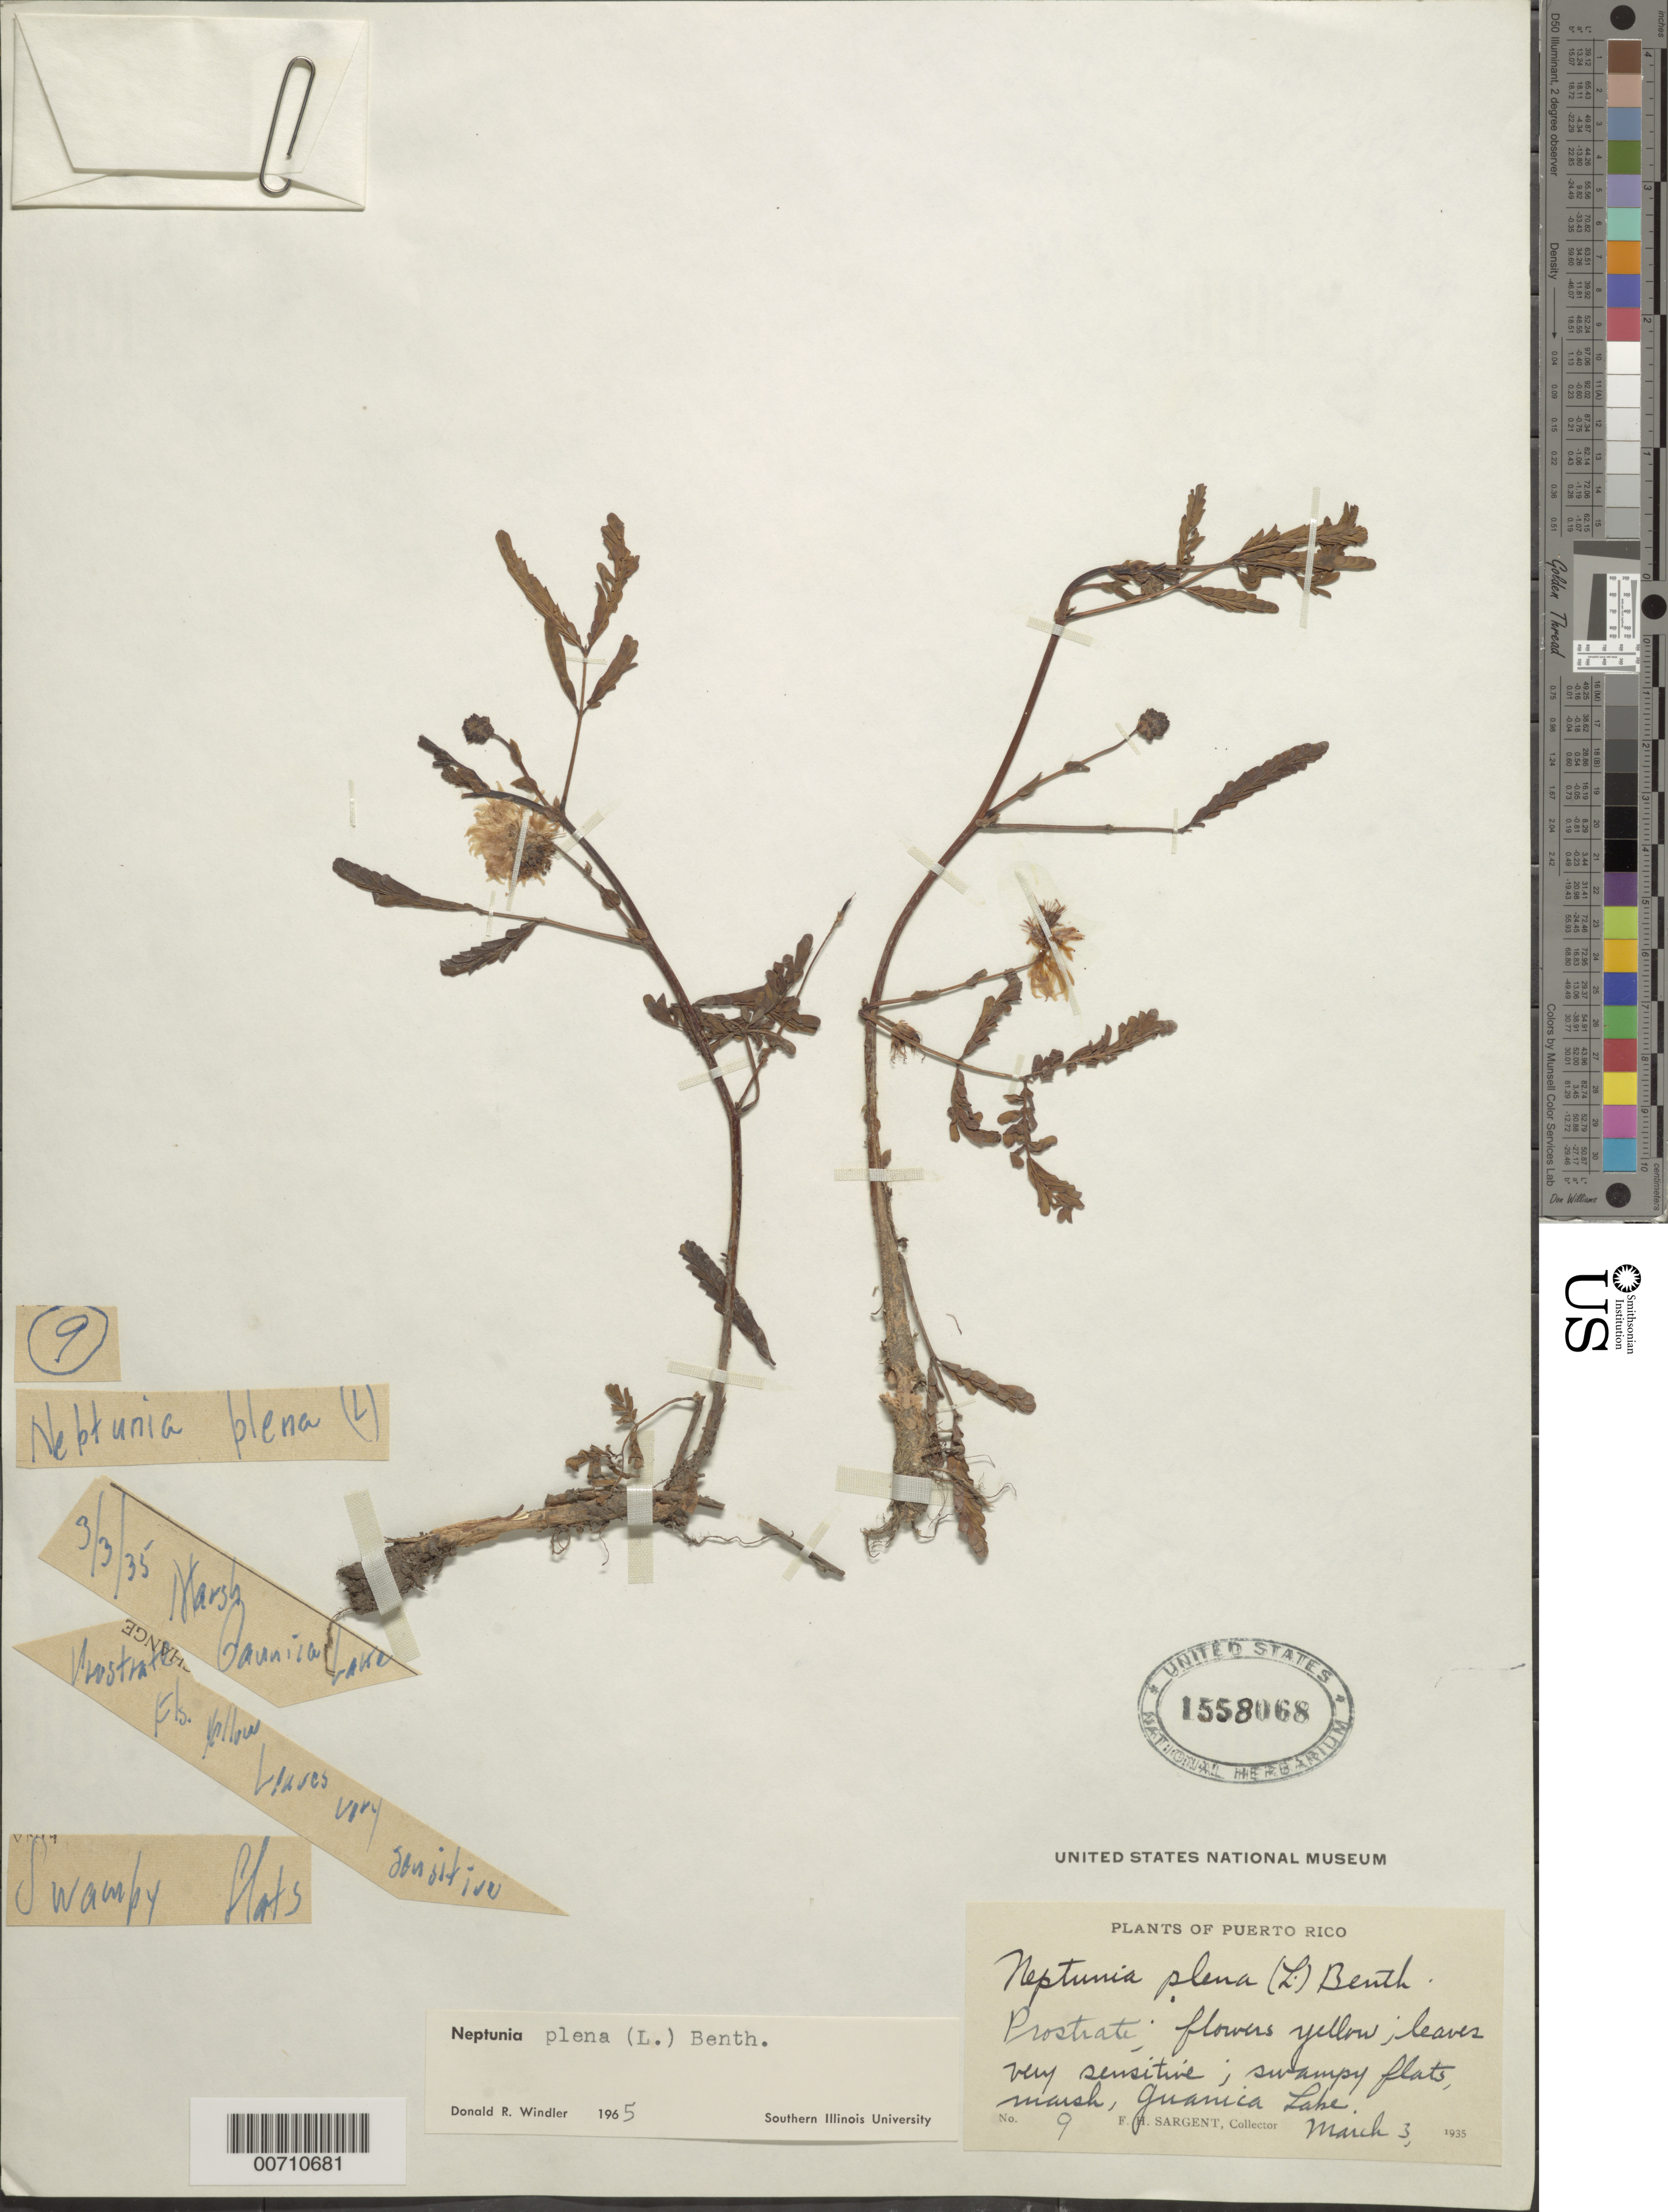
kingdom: Plantae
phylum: Tracheophyta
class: Magnoliopsida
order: Fabales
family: Fabaceae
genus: Neptunia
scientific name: Neptunia plena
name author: (L.) Benth.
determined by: Windler, D. R.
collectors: F. H. Sargent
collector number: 9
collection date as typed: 03 Mar 1935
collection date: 1935-03-03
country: Puerto Rico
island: Greater Antilles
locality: Guanica Lake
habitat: Swampy flats, marsh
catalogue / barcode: US 1558068